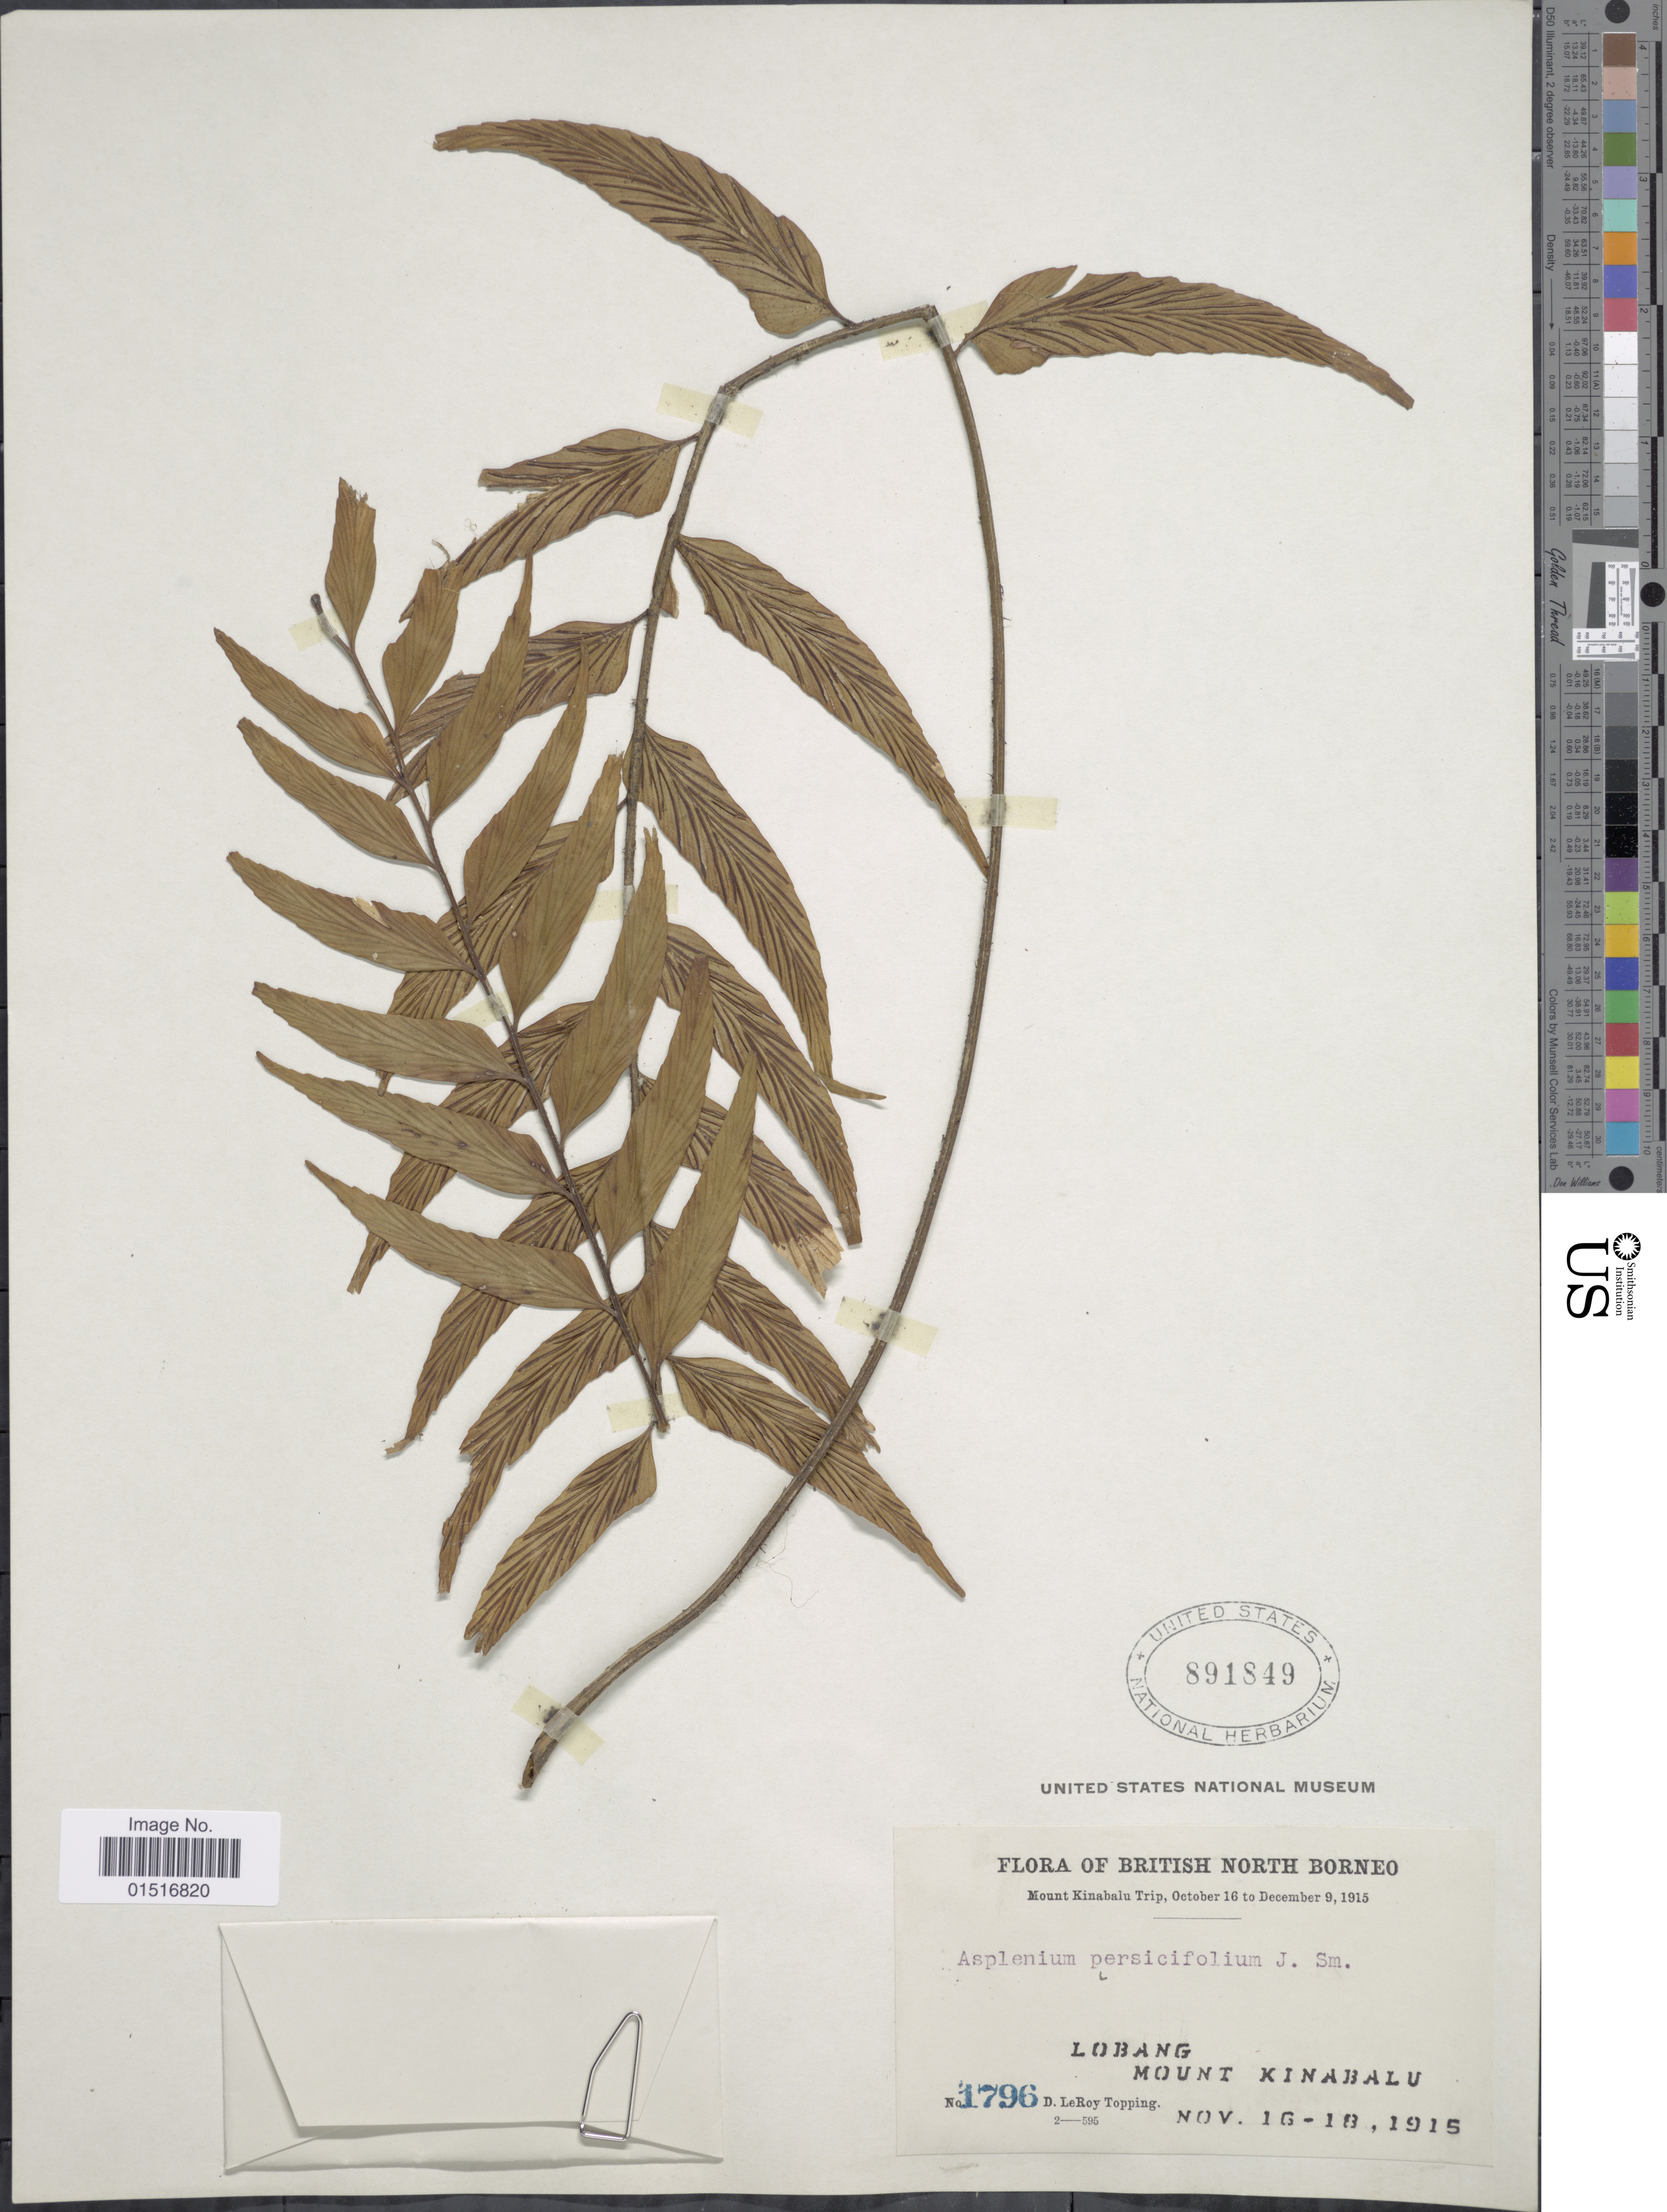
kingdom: Plantae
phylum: Tracheophyta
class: Polypodiopsida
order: Polypodiales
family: Aspleniaceae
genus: Asplenium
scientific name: Asplenium persicifolium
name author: J. Sm. ex Mett.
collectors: D. L. Topping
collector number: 1796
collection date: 1915-11-16/1915-11-18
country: Malaysia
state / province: Sabah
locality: British North Borneo. Lobang. Mount Kinabalu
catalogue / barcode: US 891849